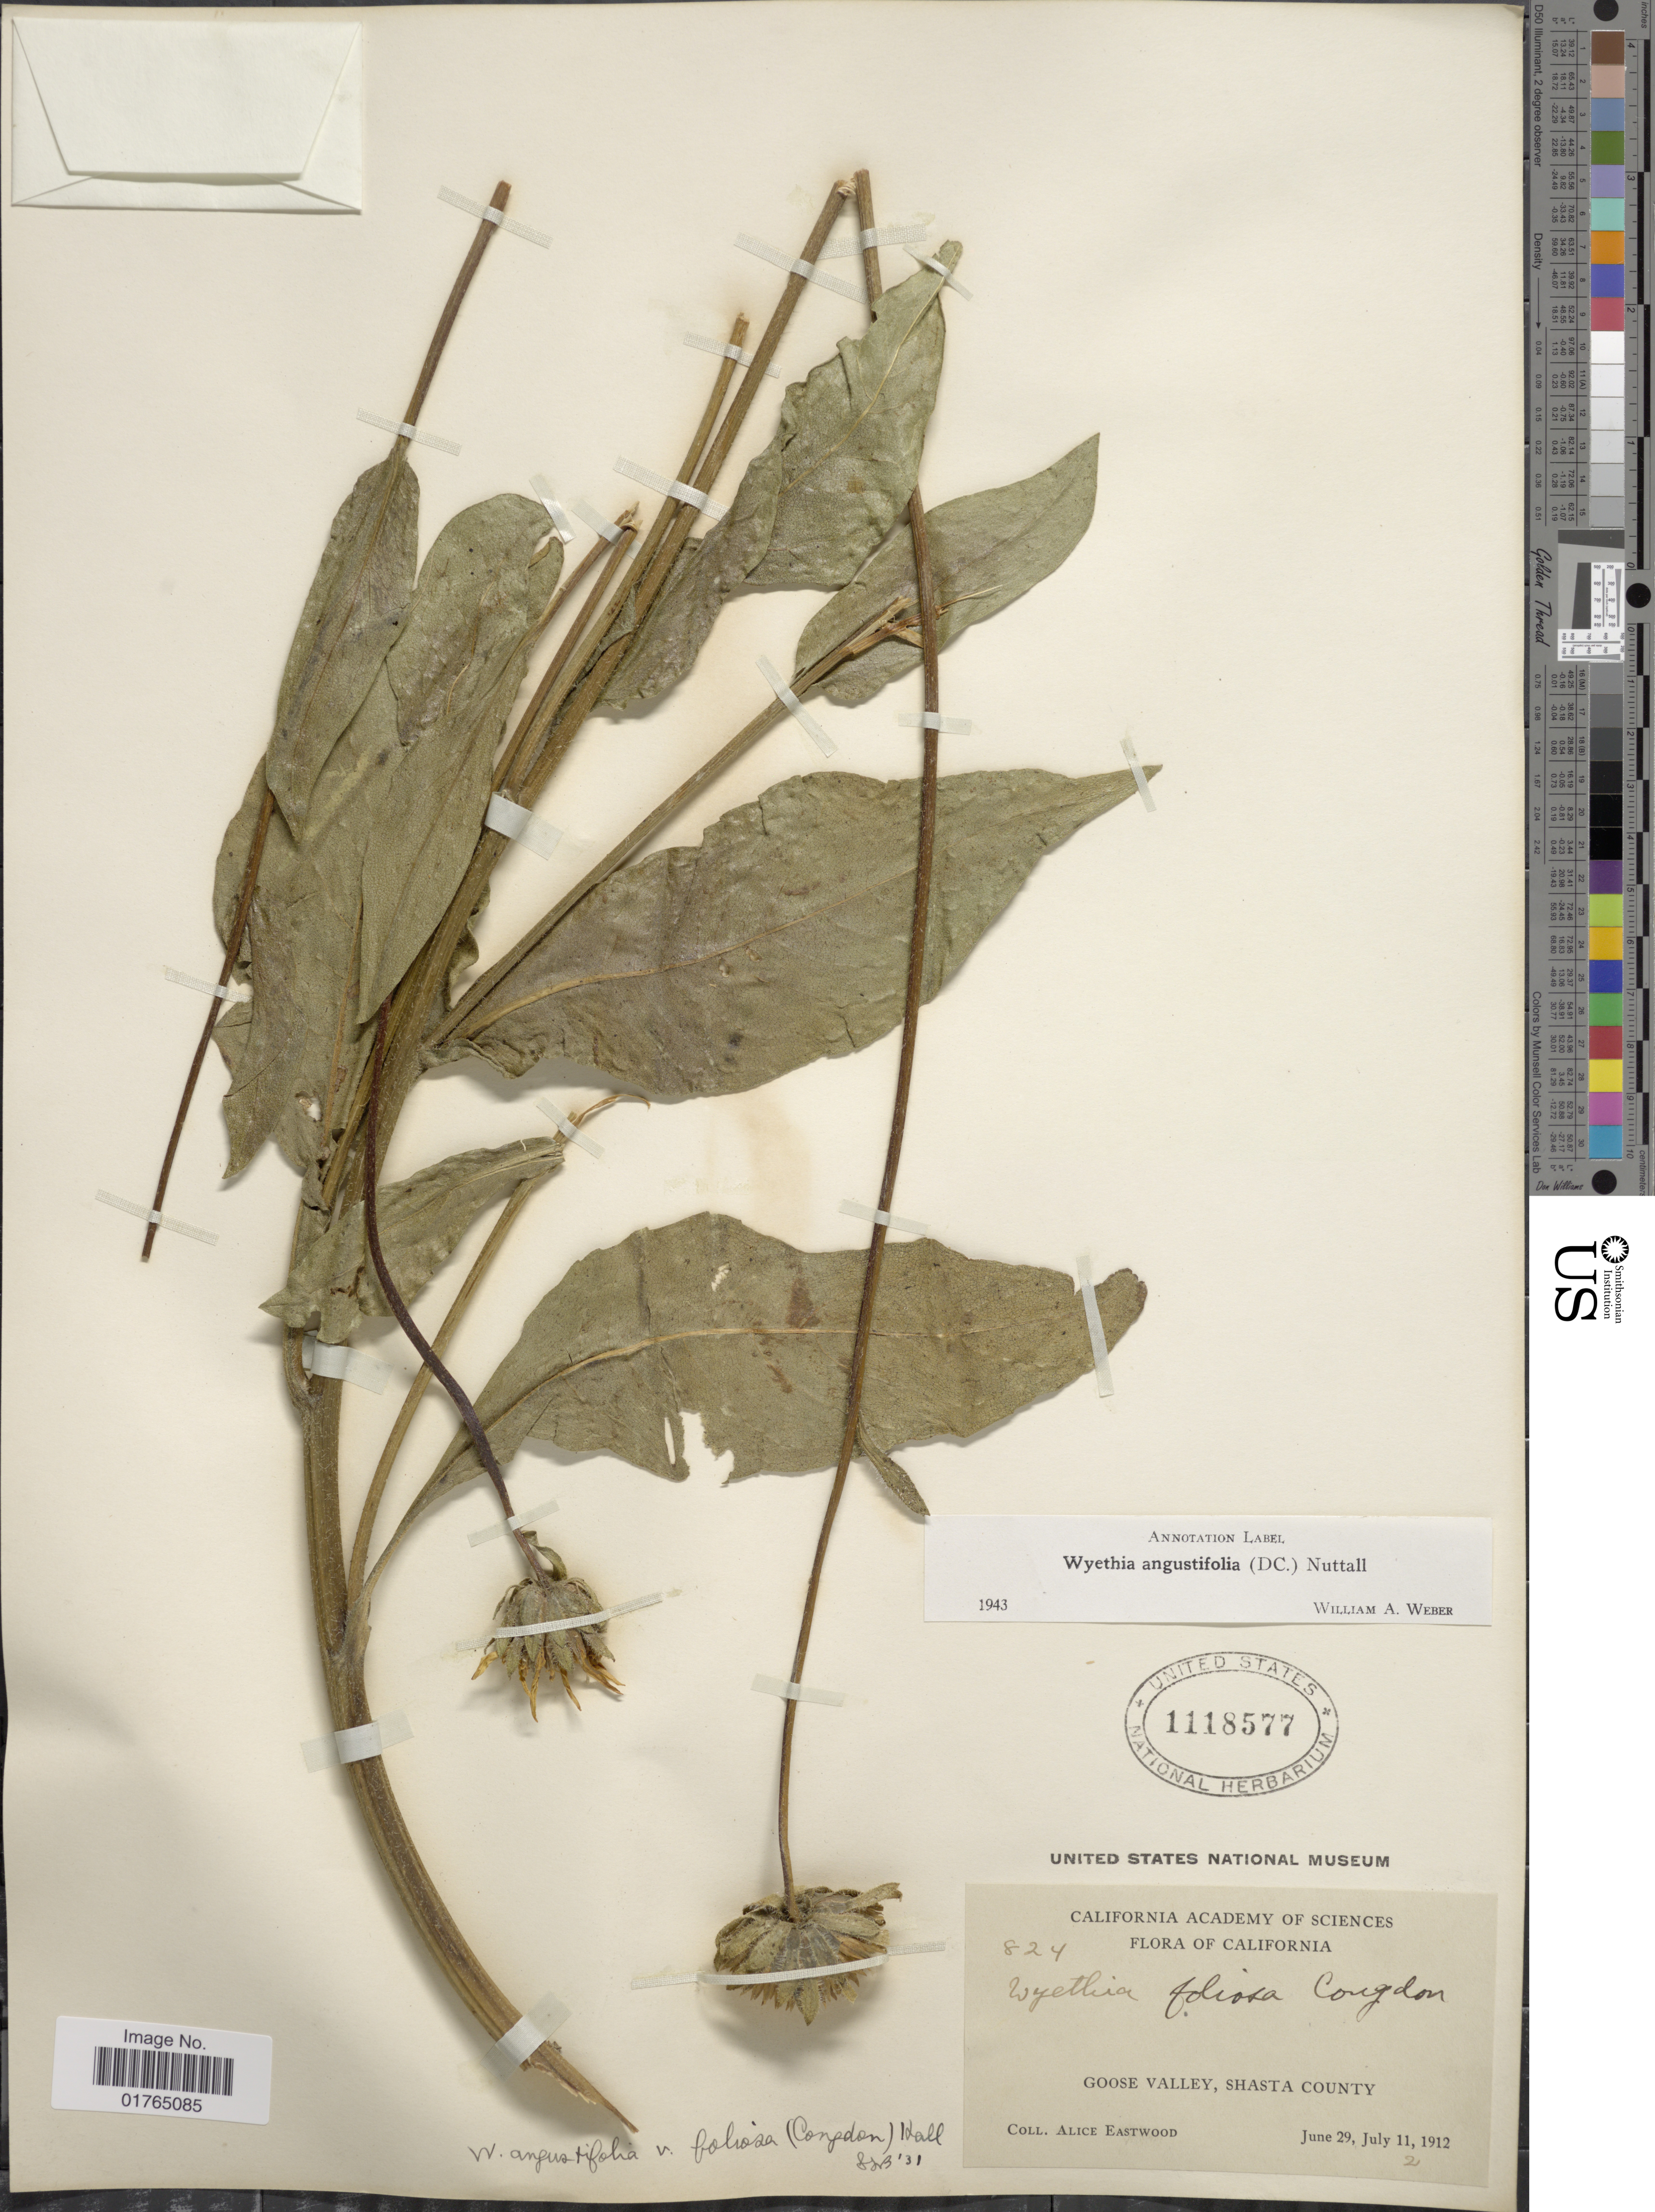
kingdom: Plantae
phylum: Tracheophyta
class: Magnoliopsida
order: Asterales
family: Asteraceae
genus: Wyethia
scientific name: Wyethia angustifolia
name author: (DC.) Nutt.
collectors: A. Eastwood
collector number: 824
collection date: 1912-06-29/1912-07-11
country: United States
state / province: California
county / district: Shasta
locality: Goose Valley, Shasta County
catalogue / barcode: US 1118577